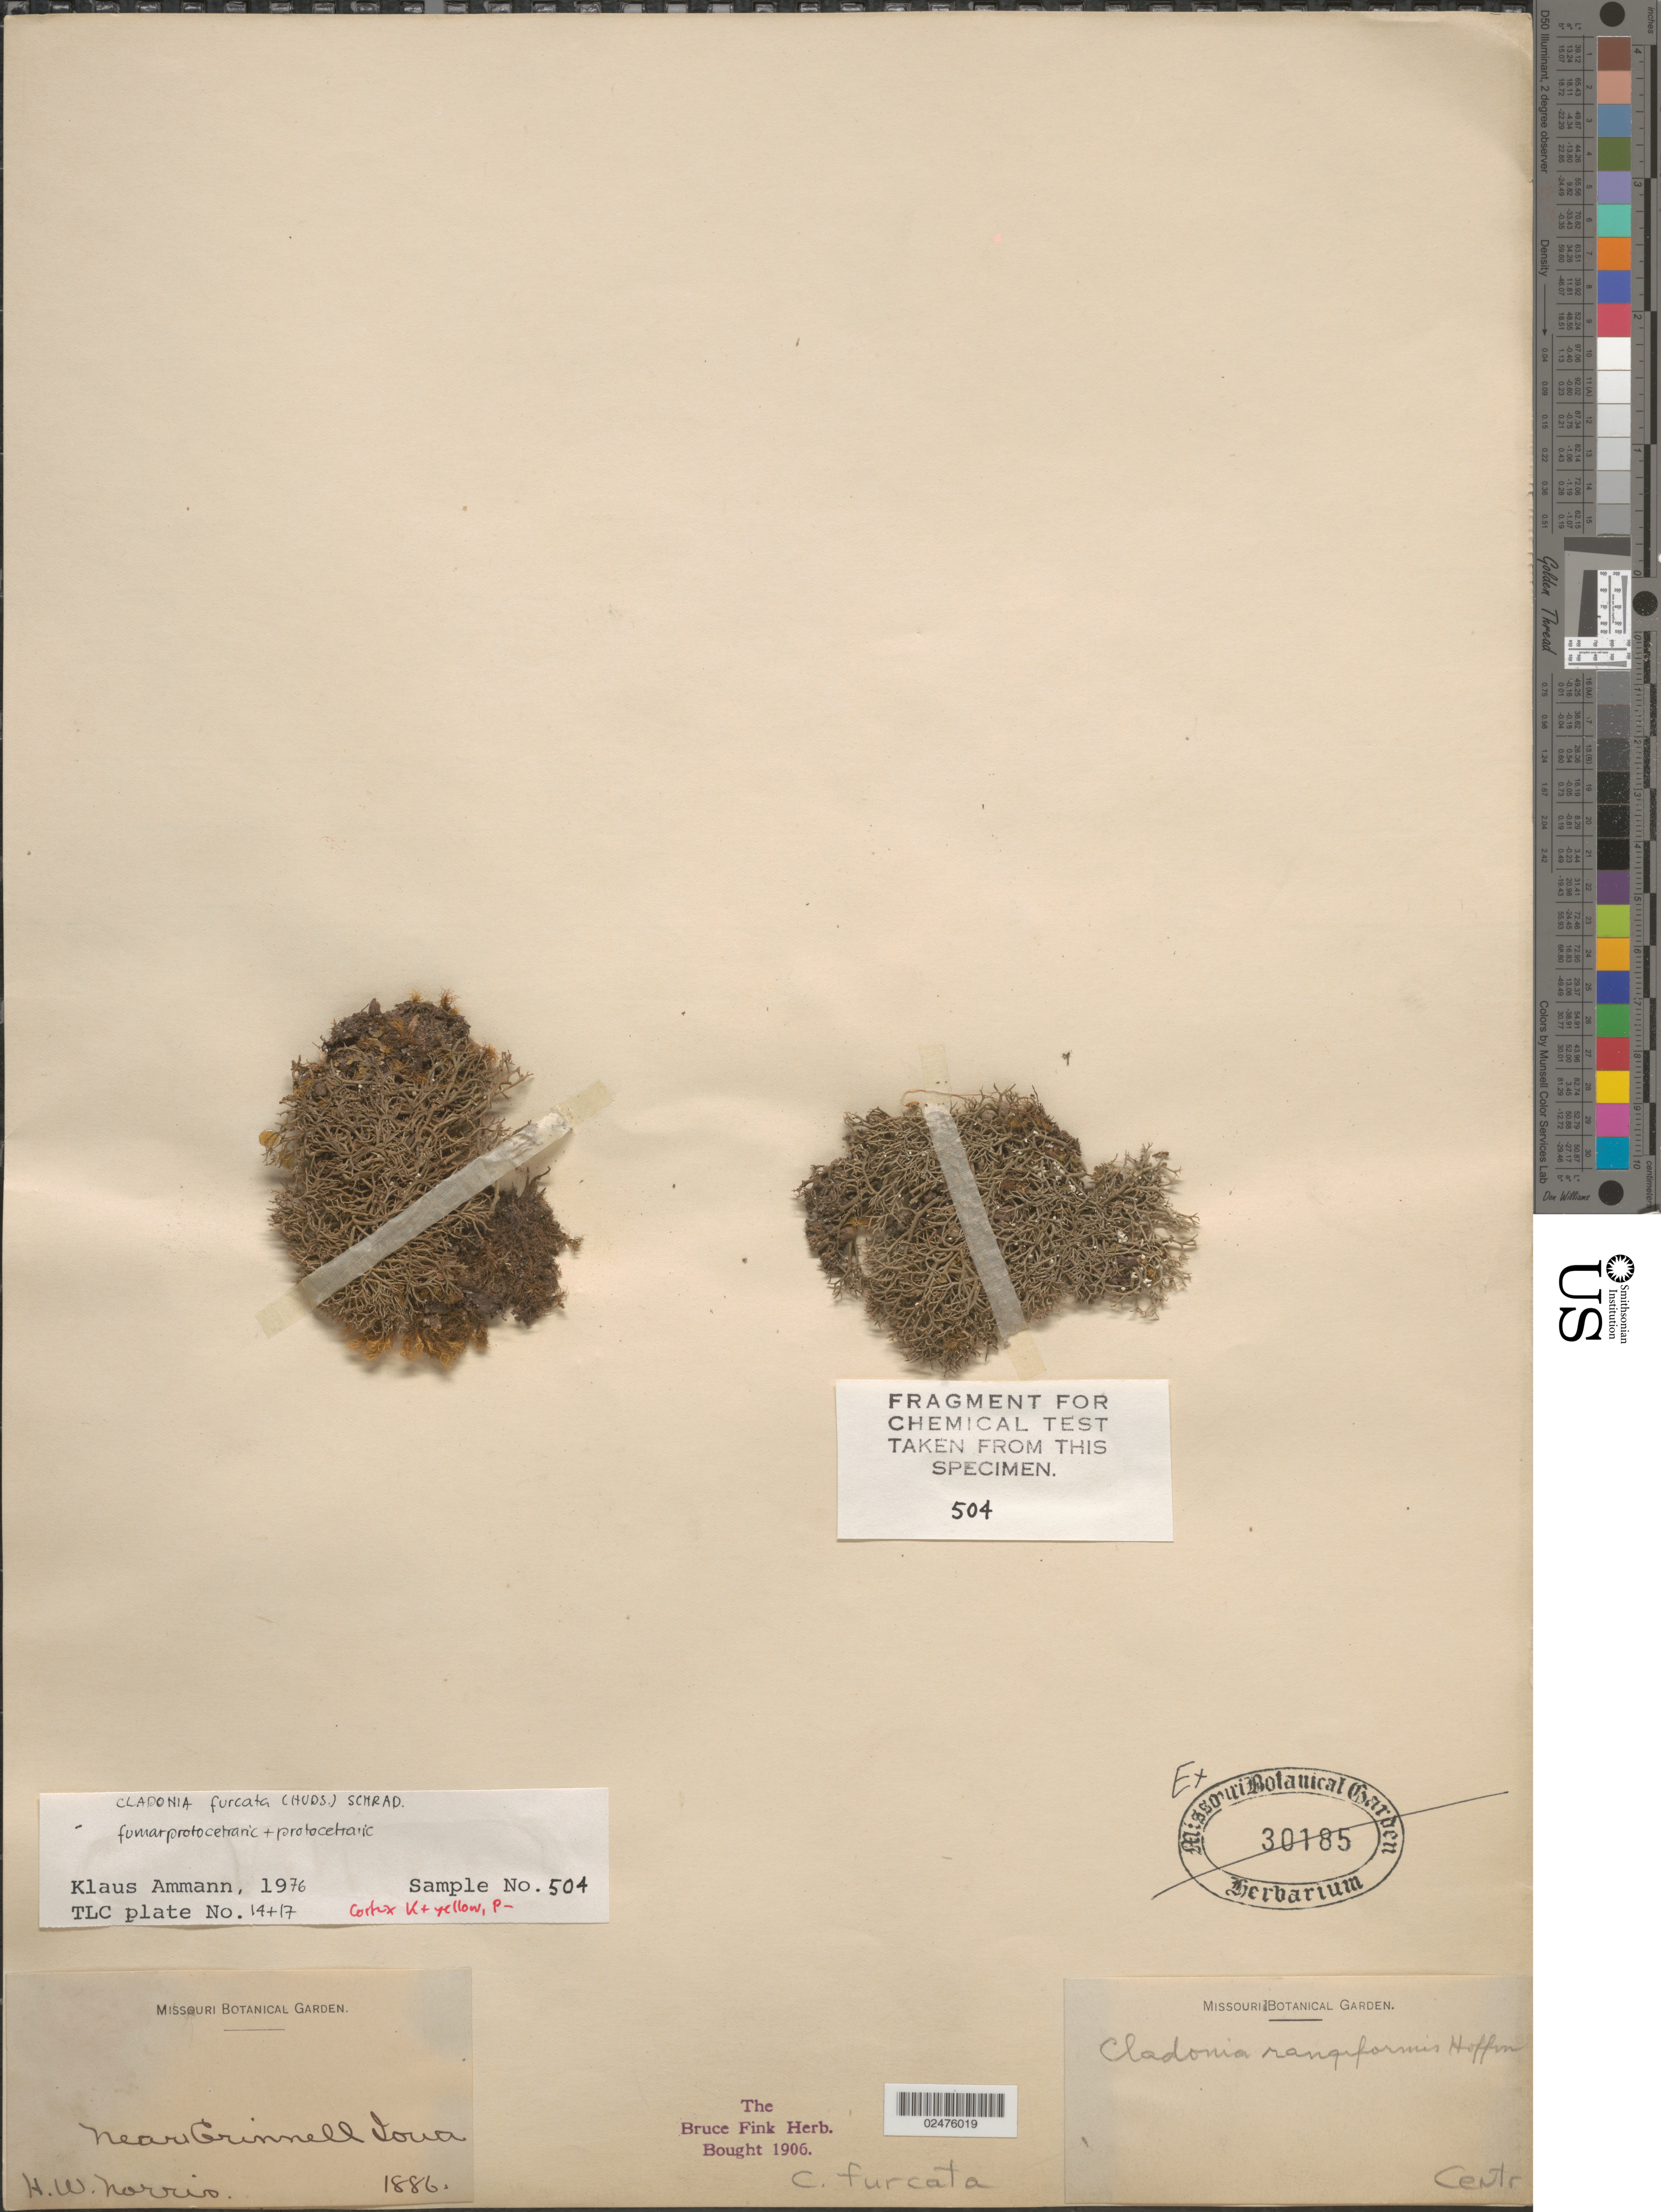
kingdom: Fungi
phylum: Ascomycota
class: Lecanoromycetes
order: Lecanorales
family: Cladoniaceae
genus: Cladonia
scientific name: Cladonia furcata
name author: (Huds.) Schrad.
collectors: H. Norris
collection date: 1886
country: United States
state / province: Iowa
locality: near Grinnell